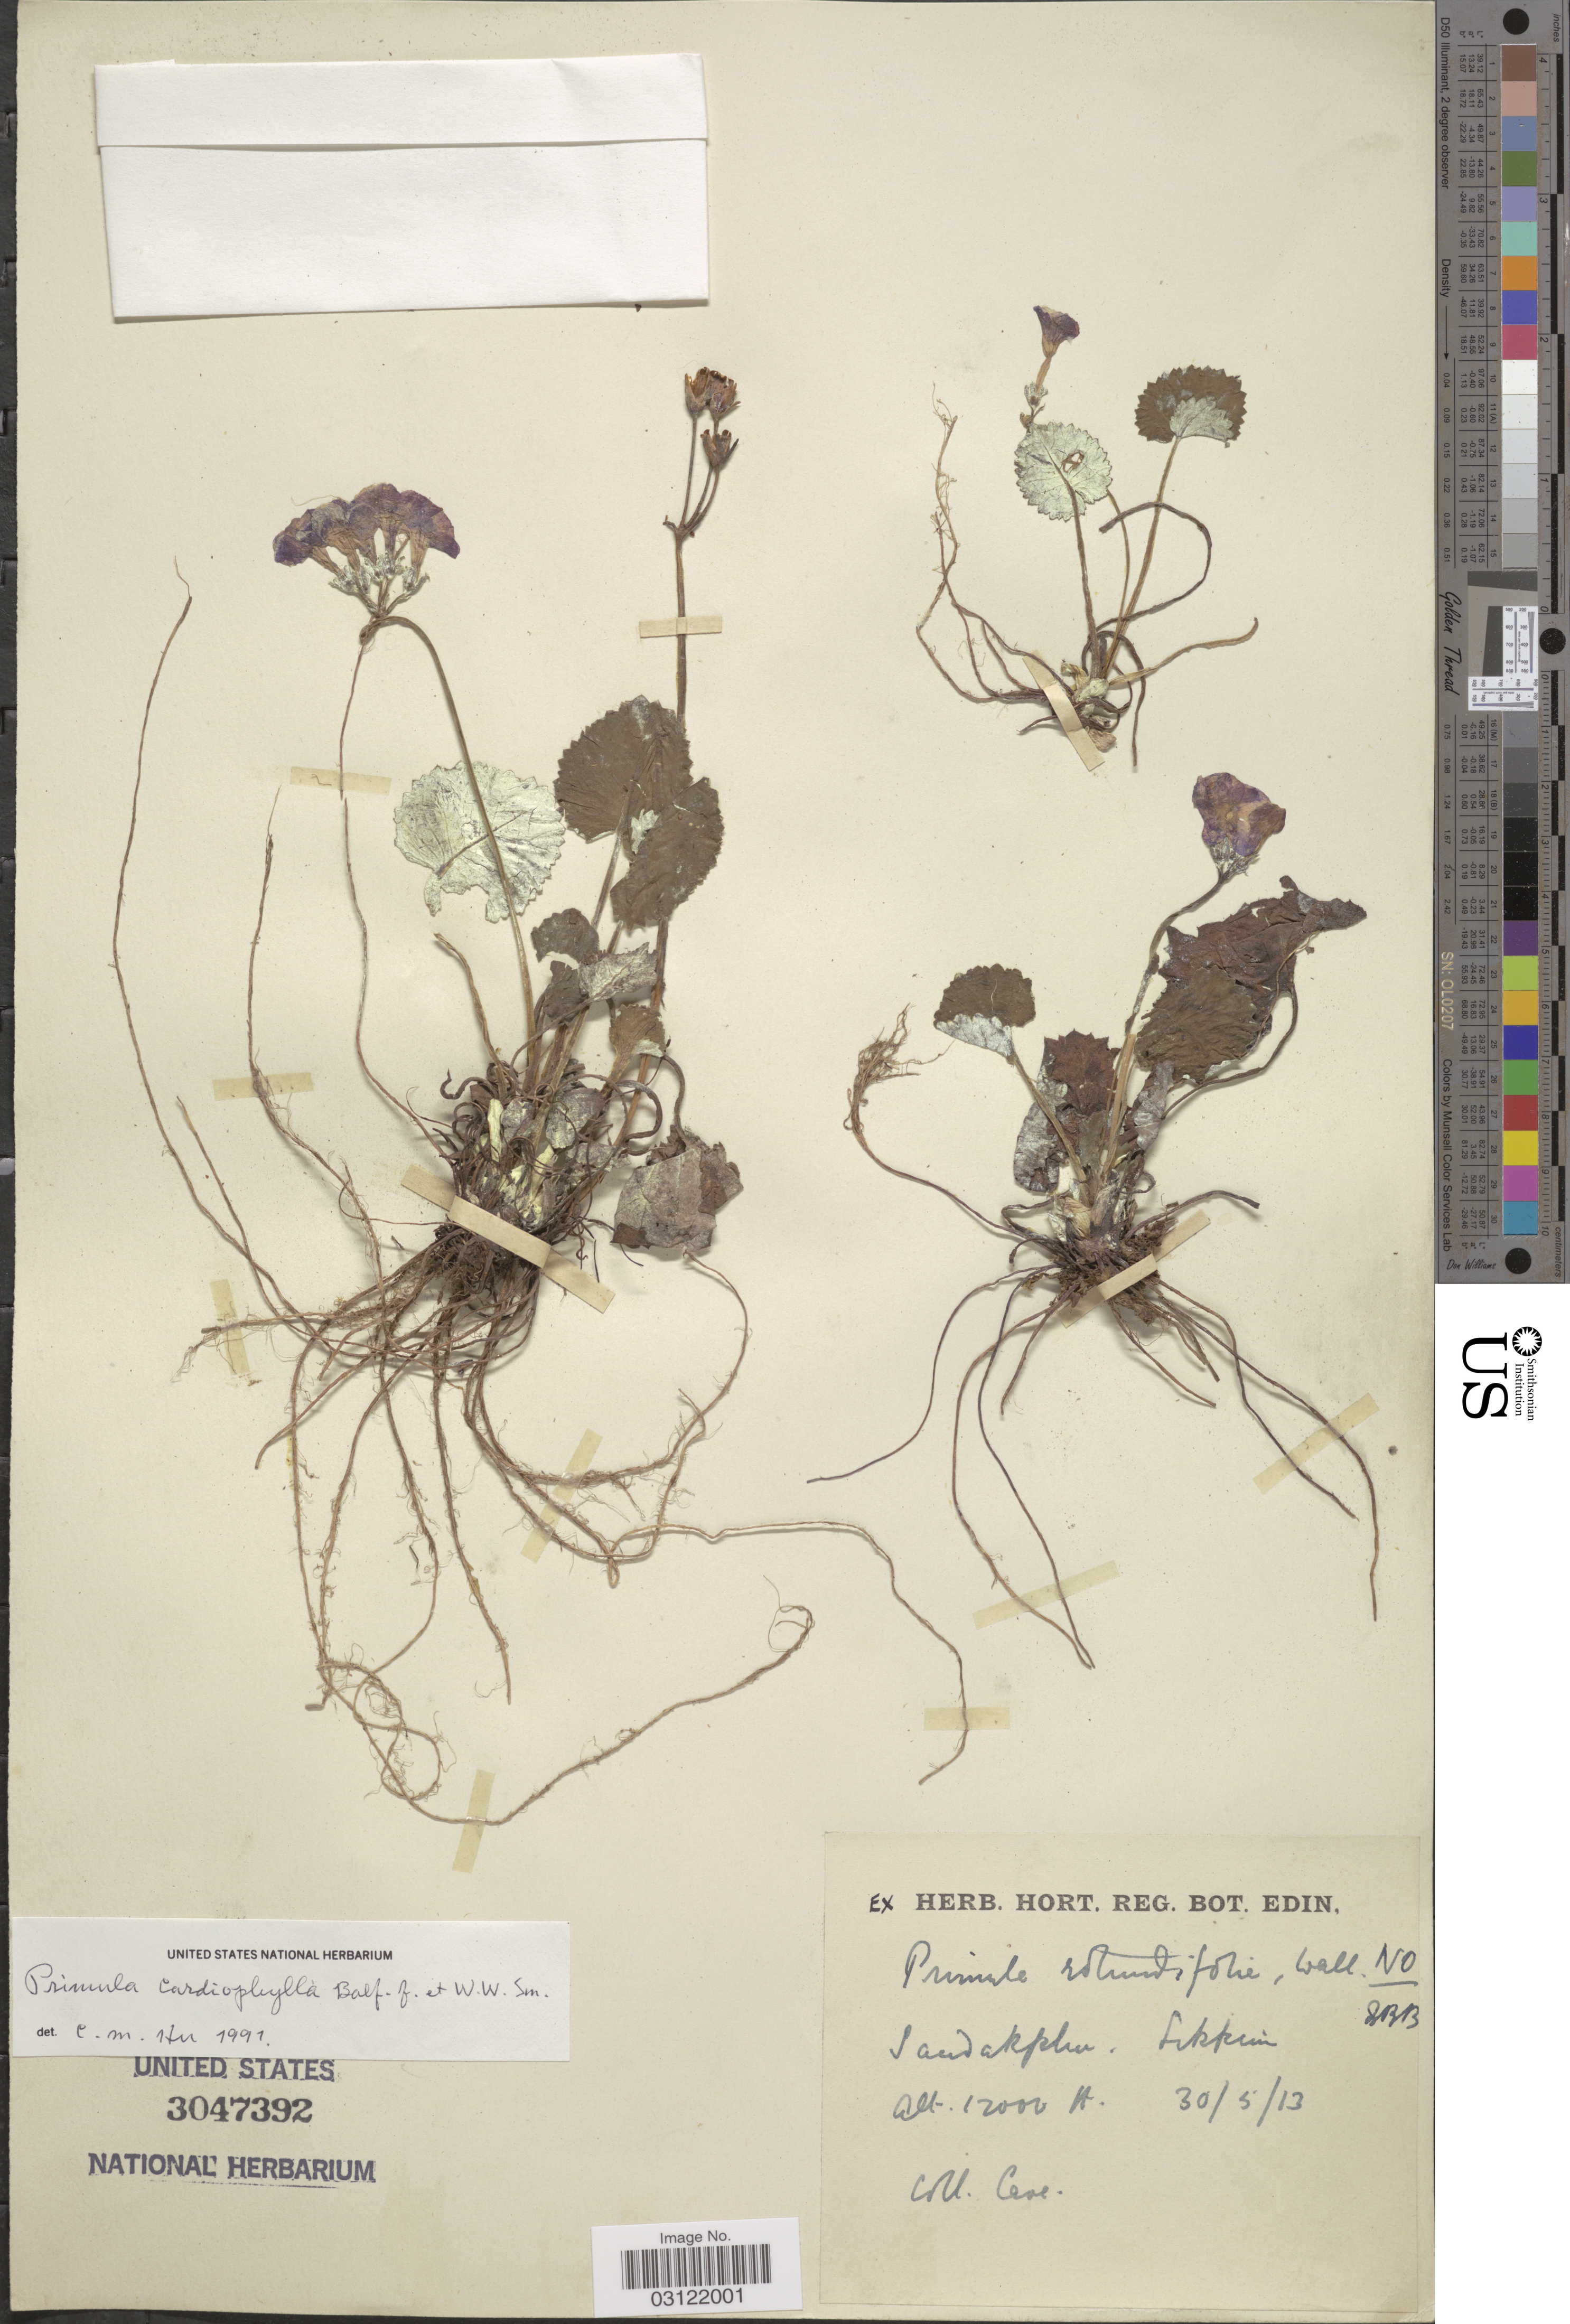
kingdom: Plantae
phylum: Tracheophyta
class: Magnoliopsida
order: Ericales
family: Primulaceae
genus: Primula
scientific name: Primula rotundifolia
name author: Wall.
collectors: Cave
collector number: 21313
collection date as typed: Transcribed d/m/y: 30/5/13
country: India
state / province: Sikkim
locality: Sandakphu.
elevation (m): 3658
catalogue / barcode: US 3047392